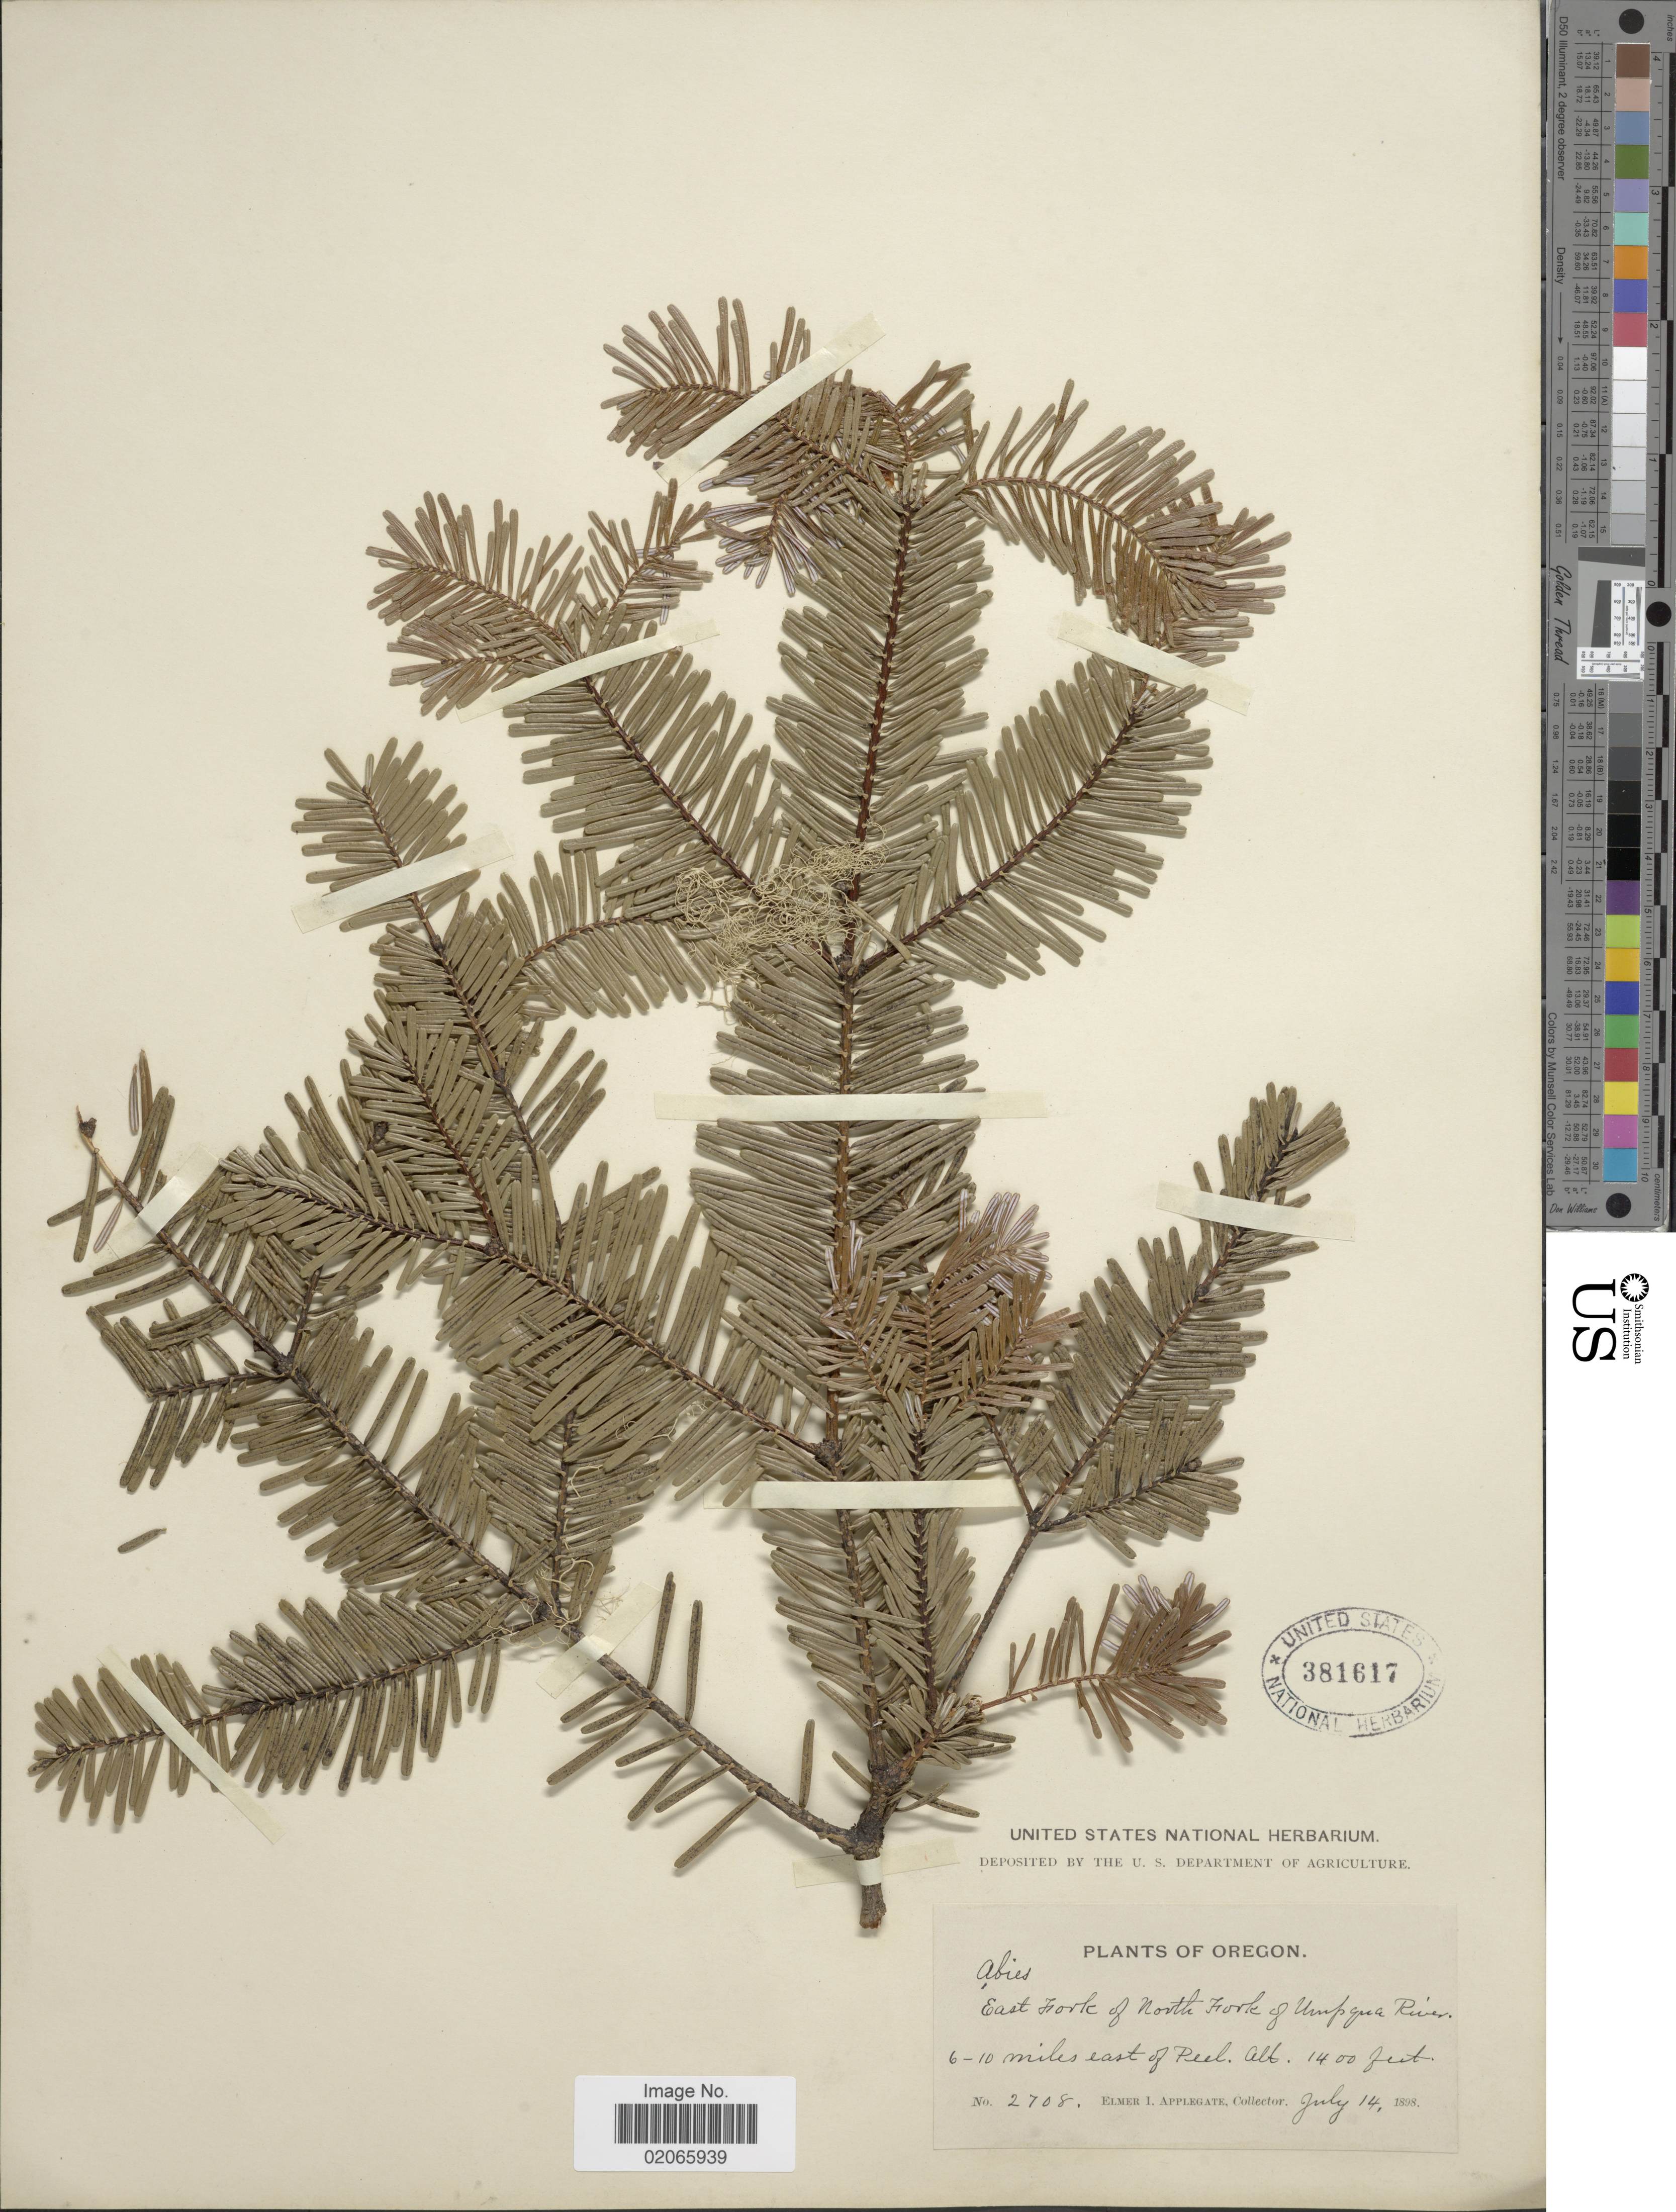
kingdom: Plantae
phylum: Tracheophyta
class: Pinopsida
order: Pinales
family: Pinaceae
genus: Abies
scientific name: Abies sp.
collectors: E. I. Applegate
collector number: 2708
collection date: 1898-07-14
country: United States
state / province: Oregon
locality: East Fork of North Fork of Umpqua River. 6-10 miles east of Peel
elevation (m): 427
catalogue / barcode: US 381617